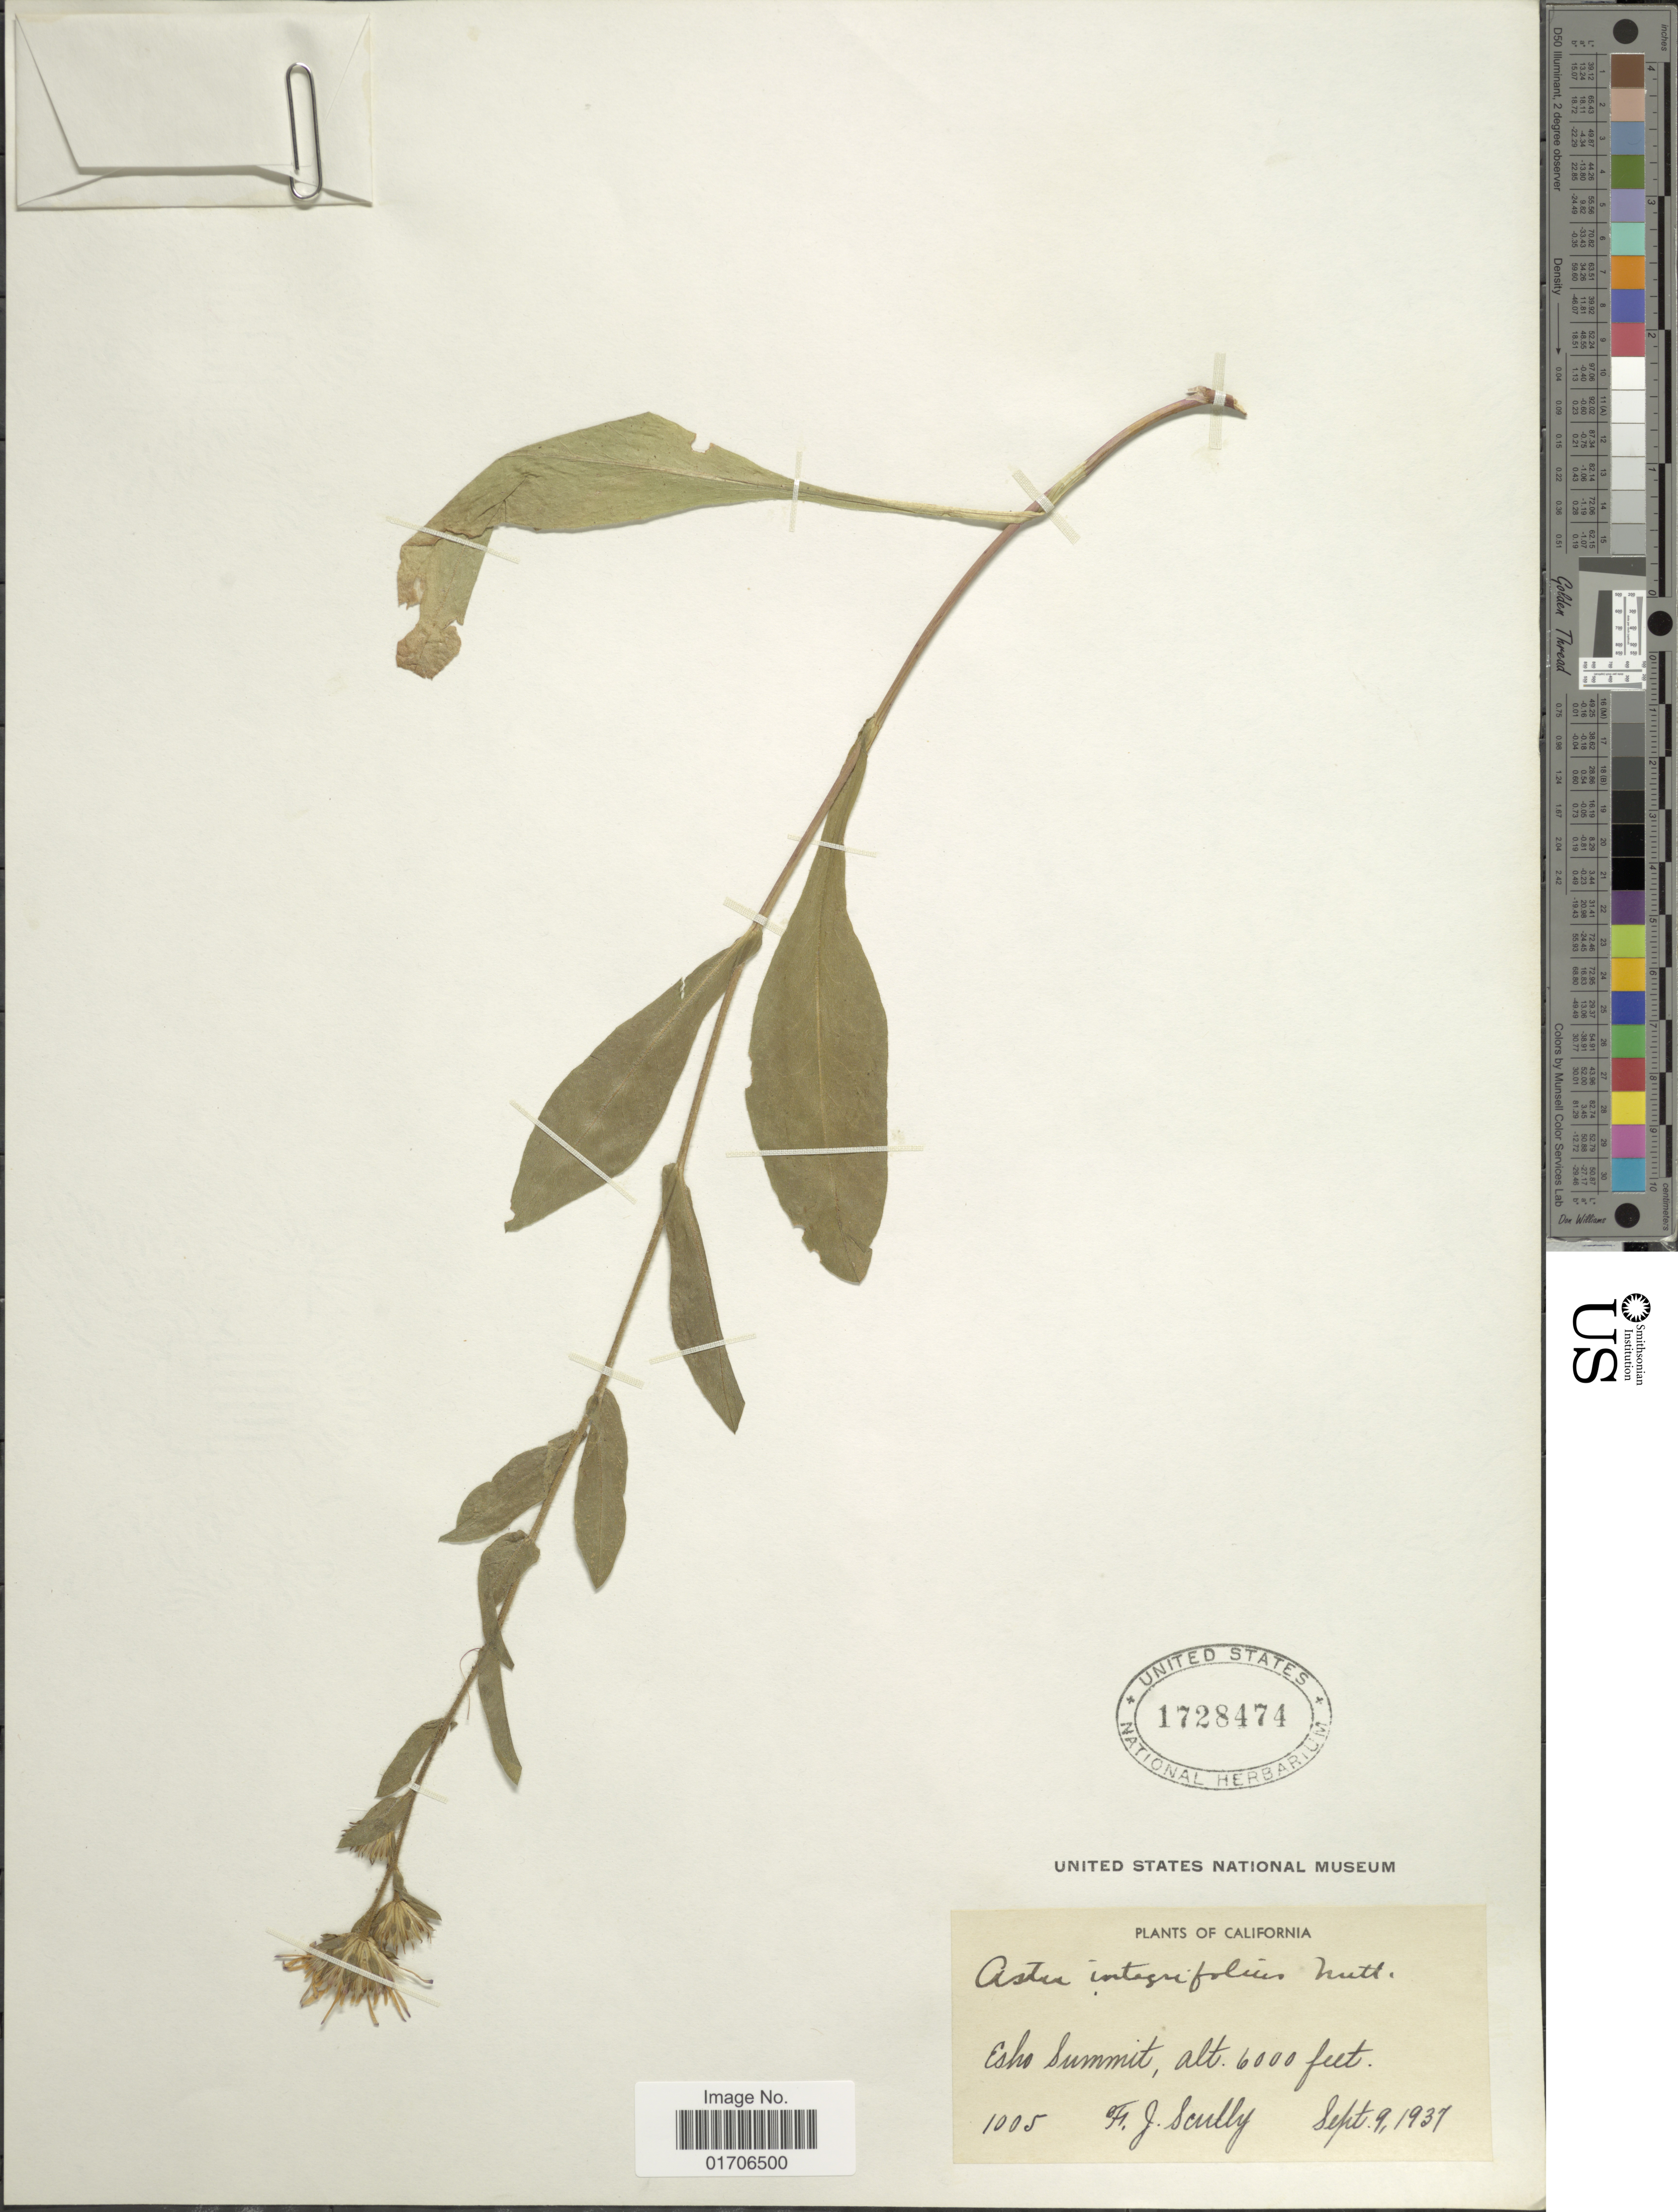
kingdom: Plantae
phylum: Tracheophyta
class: Magnoliopsida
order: Asterales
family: Asteraceae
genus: Eurybia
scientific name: Eurybia integrifolia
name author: (Nutt.) G.L. Nesom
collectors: F. Scully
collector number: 1005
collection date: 1937-09-09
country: United States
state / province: California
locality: Esho Summit.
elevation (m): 1829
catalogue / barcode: US 1728474